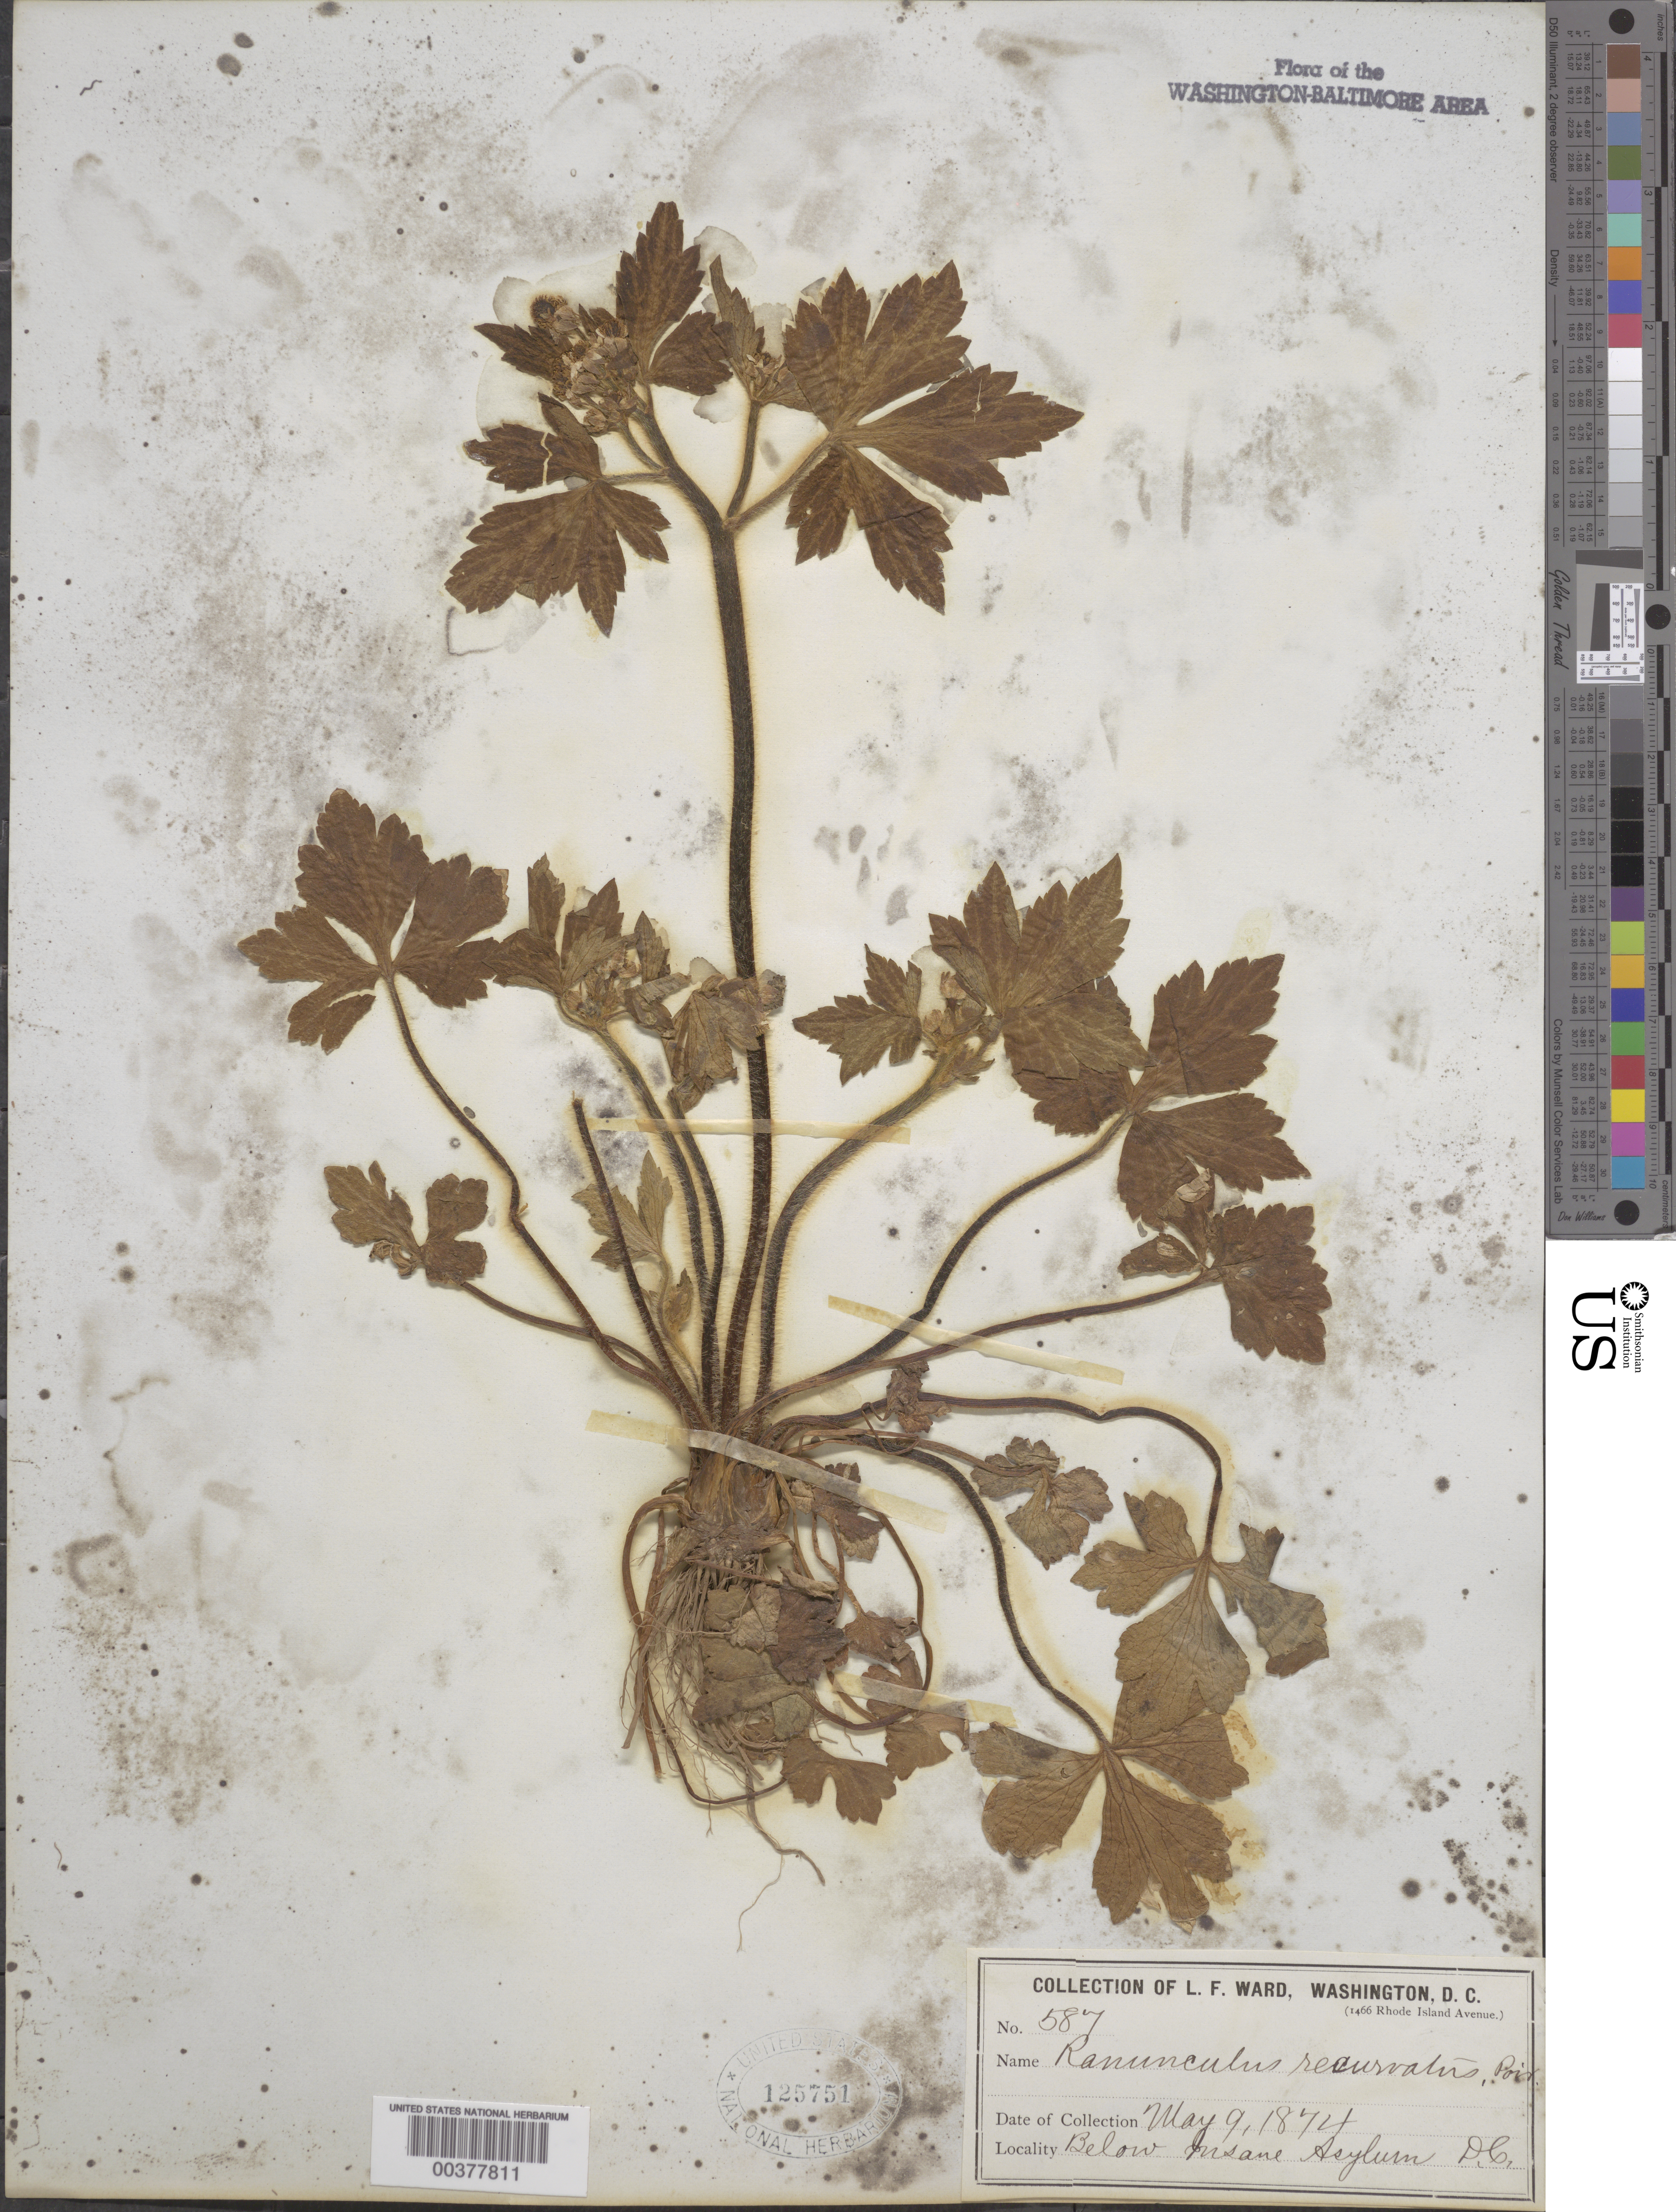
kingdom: Plantae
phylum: Tracheophyta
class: Magnoliopsida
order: Ranunculales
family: Ranunculaceae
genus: Ranunculus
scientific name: Ranunculus recurvatus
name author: Poir.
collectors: L. F. Ward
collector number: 587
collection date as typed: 09 May 1874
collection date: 1874-05-09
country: United States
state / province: District of Columbia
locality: Below Insane Asylum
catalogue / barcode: US 125751